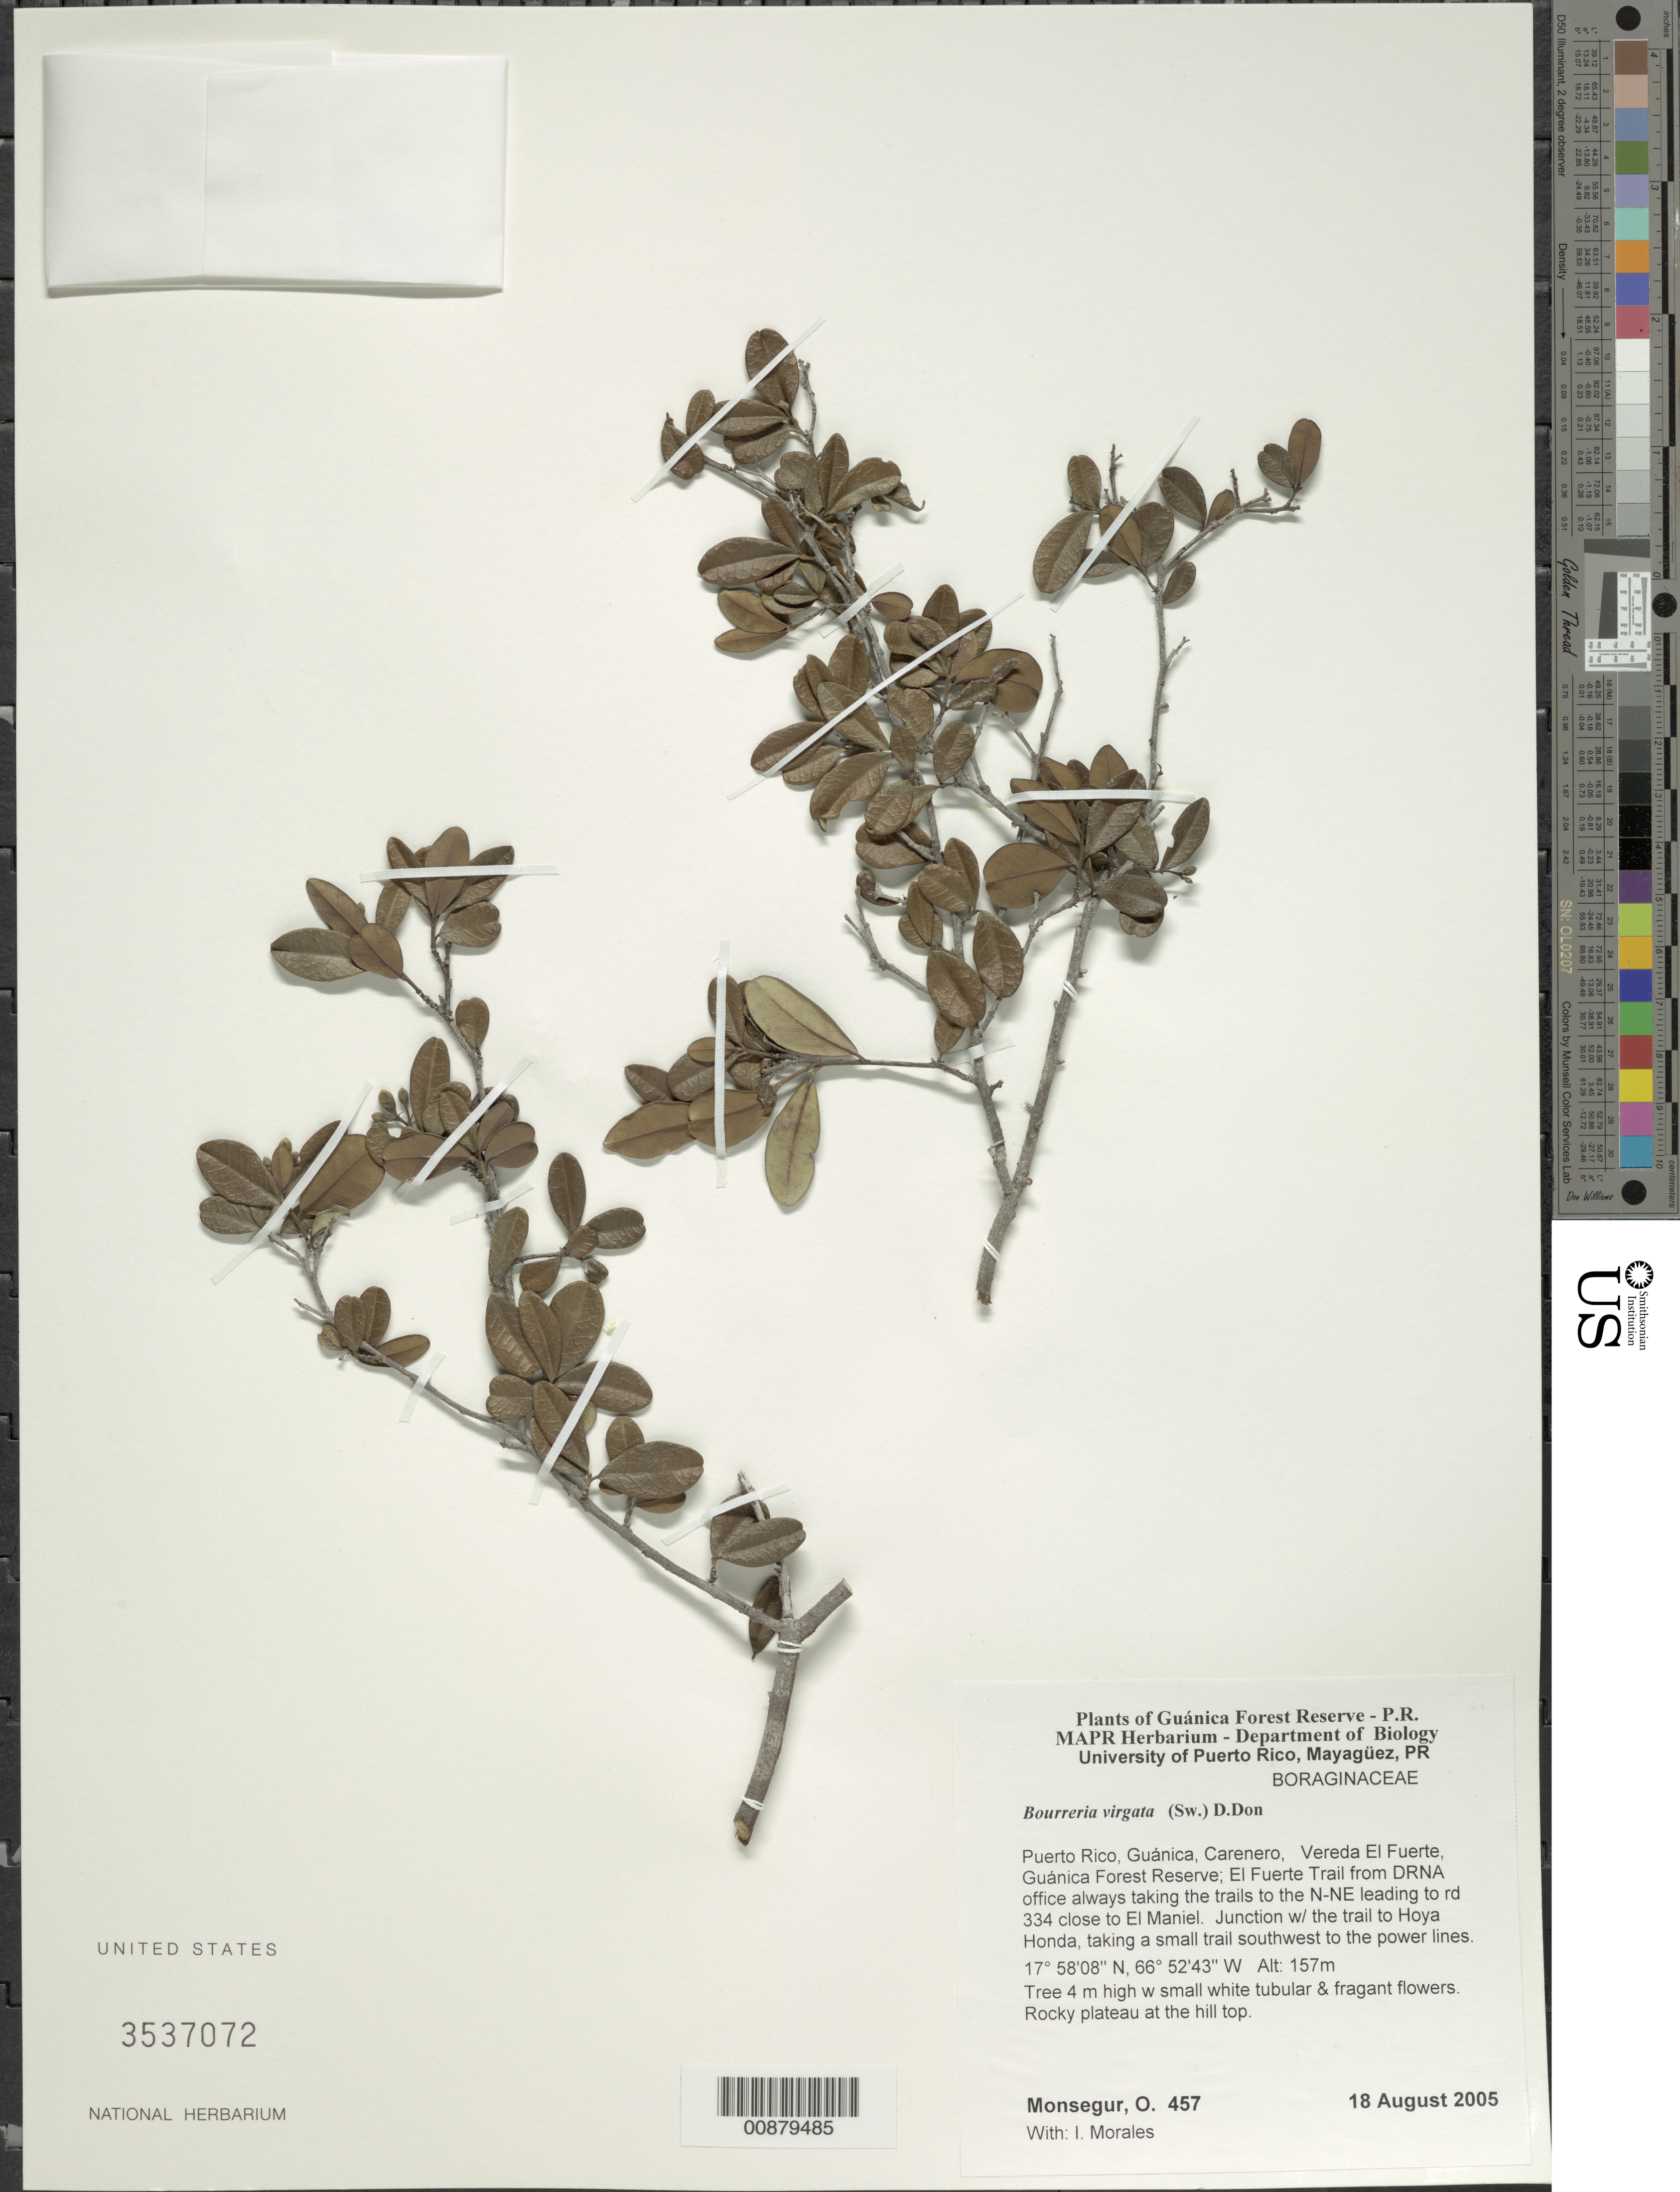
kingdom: Plantae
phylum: Tracheophyta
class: Magnoliopsida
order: Boraginales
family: Ehretiaceae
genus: Bourreria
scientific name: Bourreria virgata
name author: (Sw.) G. Don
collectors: O. Monsegur & I. Morales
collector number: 457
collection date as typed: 18 Aug 2005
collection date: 2005-08-18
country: Puerto Rico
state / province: Guánica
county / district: Carenero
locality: Guánica Forest Reserve. Vereda El Fuerte, El Fuerte Trail from DRNA office always taking the trails to the north - northeast leading to road 334 close to El Maniel.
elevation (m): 157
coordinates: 17.58076, 66.52428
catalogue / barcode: US 3537072